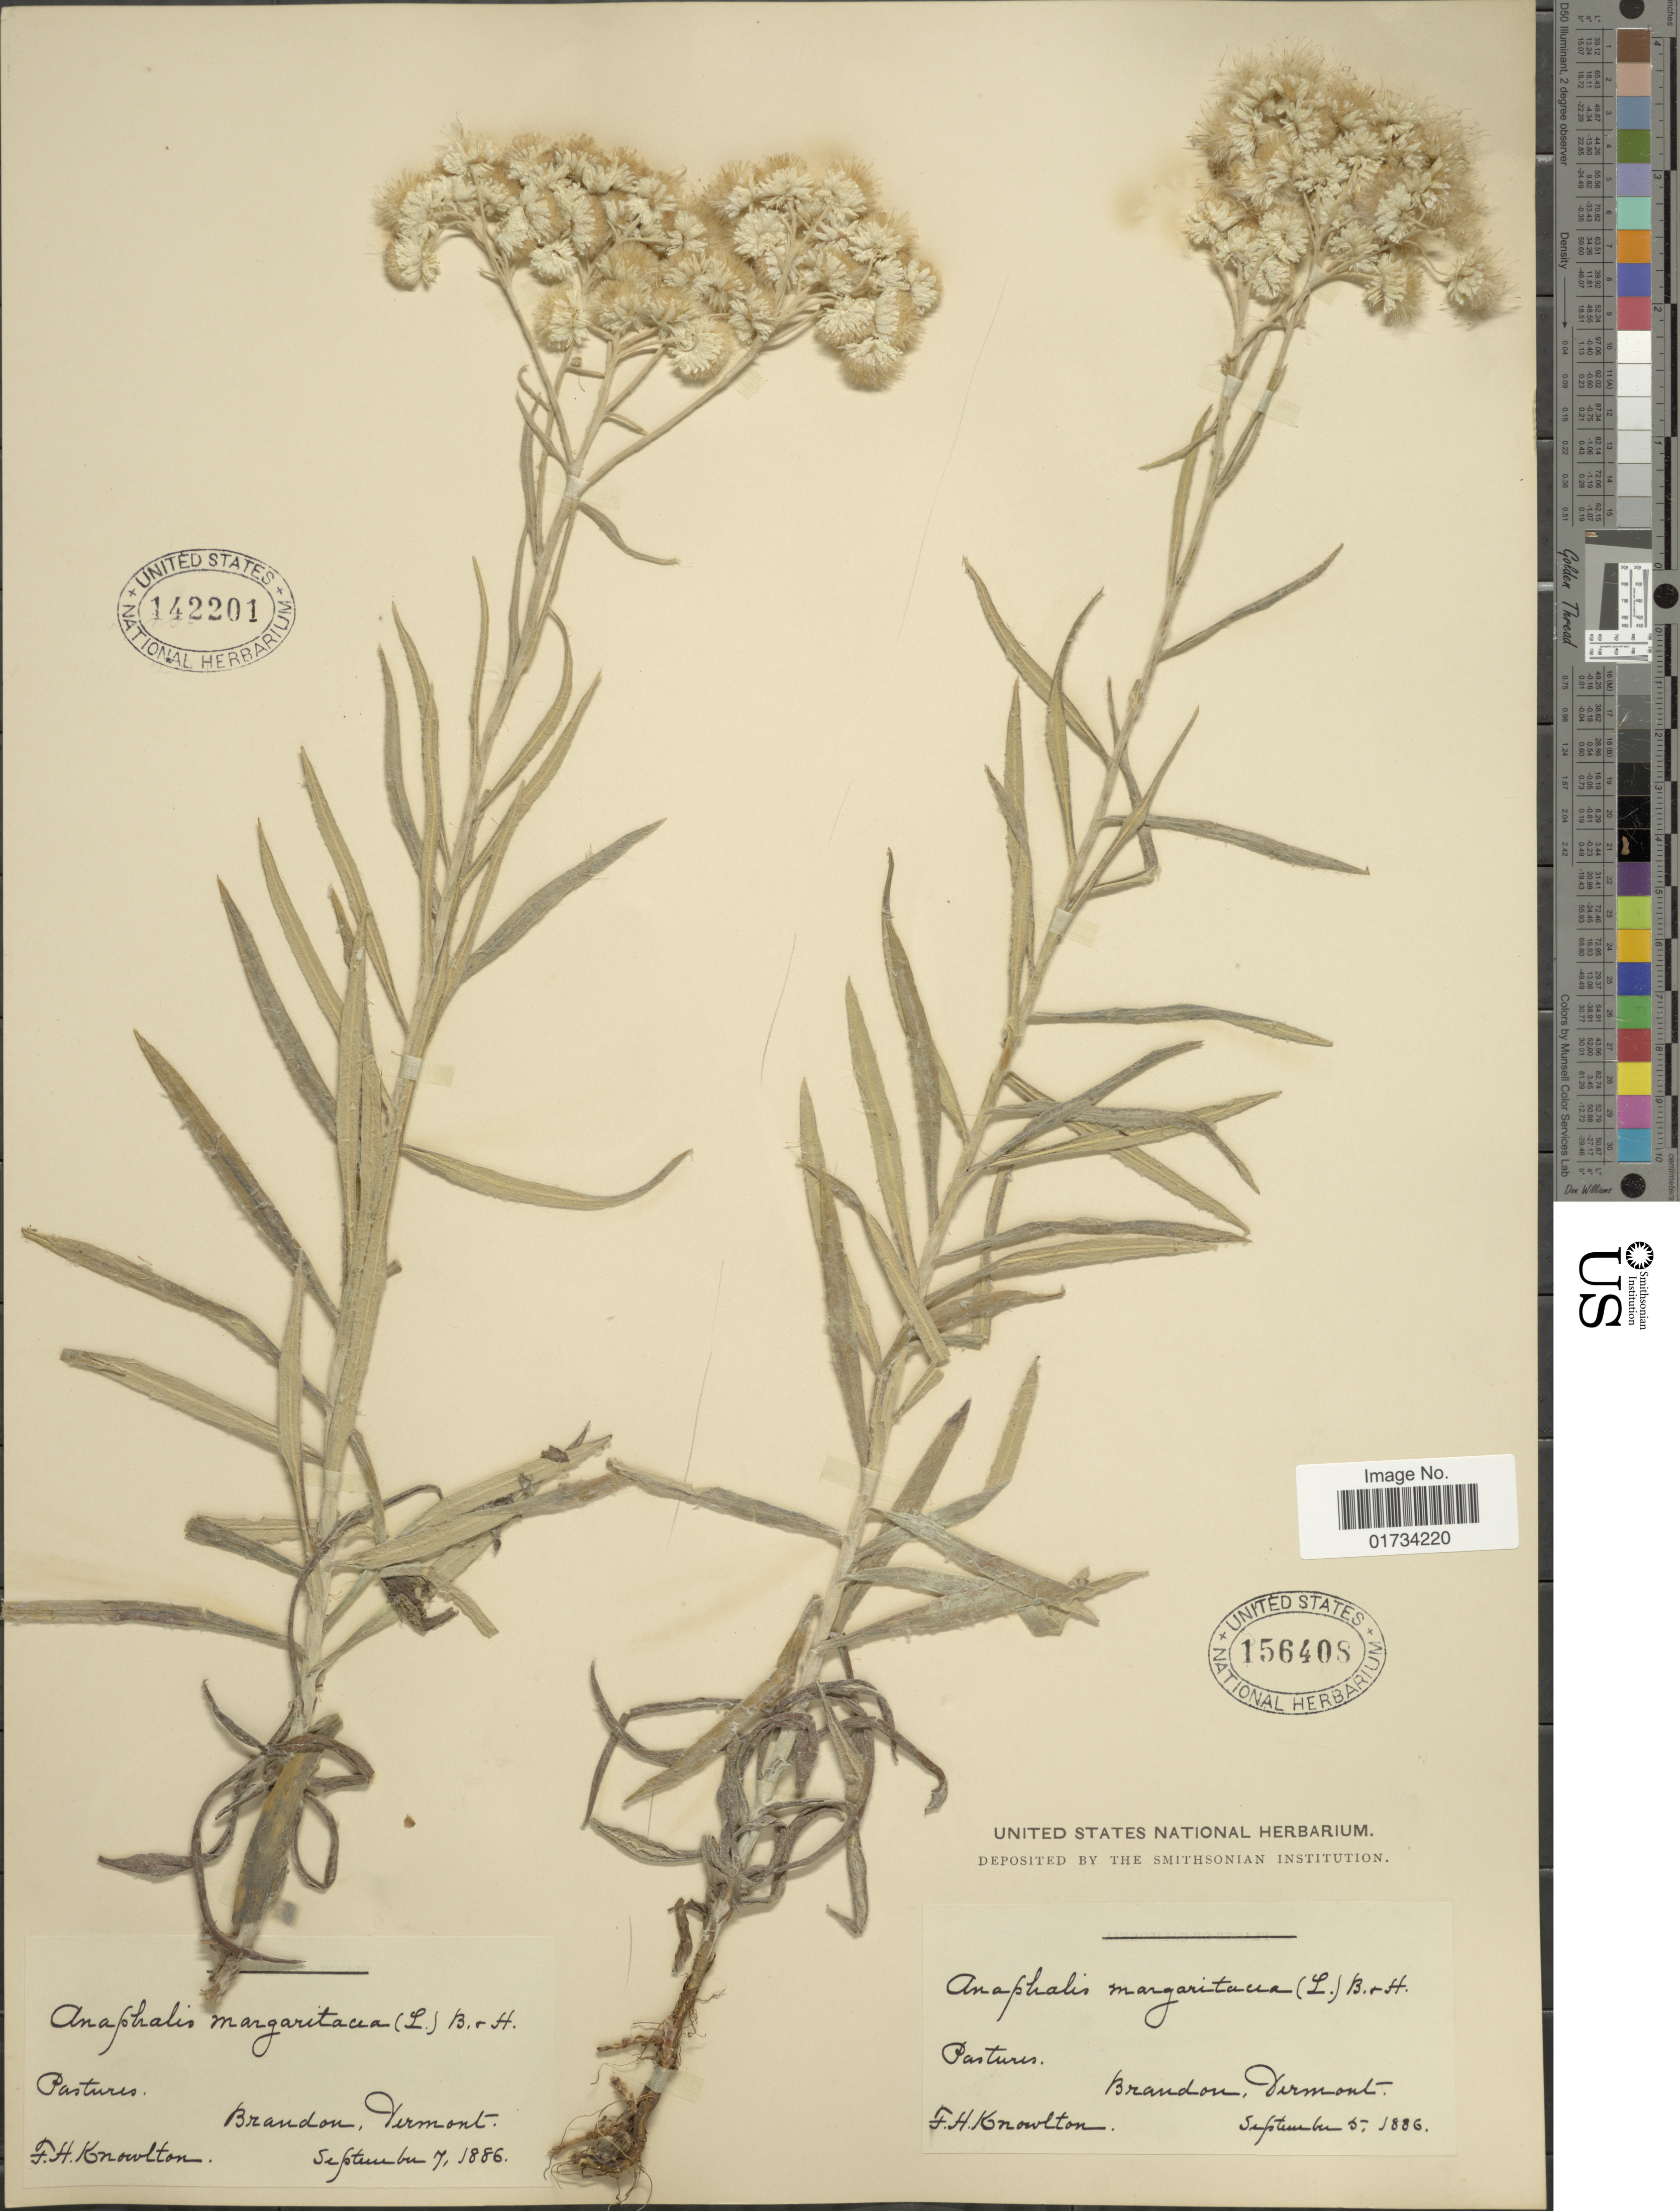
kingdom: Plantae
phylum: Tracheophyta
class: Magnoliopsida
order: Asterales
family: Asteraceae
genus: Anaphalis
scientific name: Anaphalis margaritacea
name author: (L.) Benth. & Hook. f.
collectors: F. H. Knowlton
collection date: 1886-09-05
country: United States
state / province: Vermont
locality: Pastures, Brandon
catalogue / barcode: US 156408-2